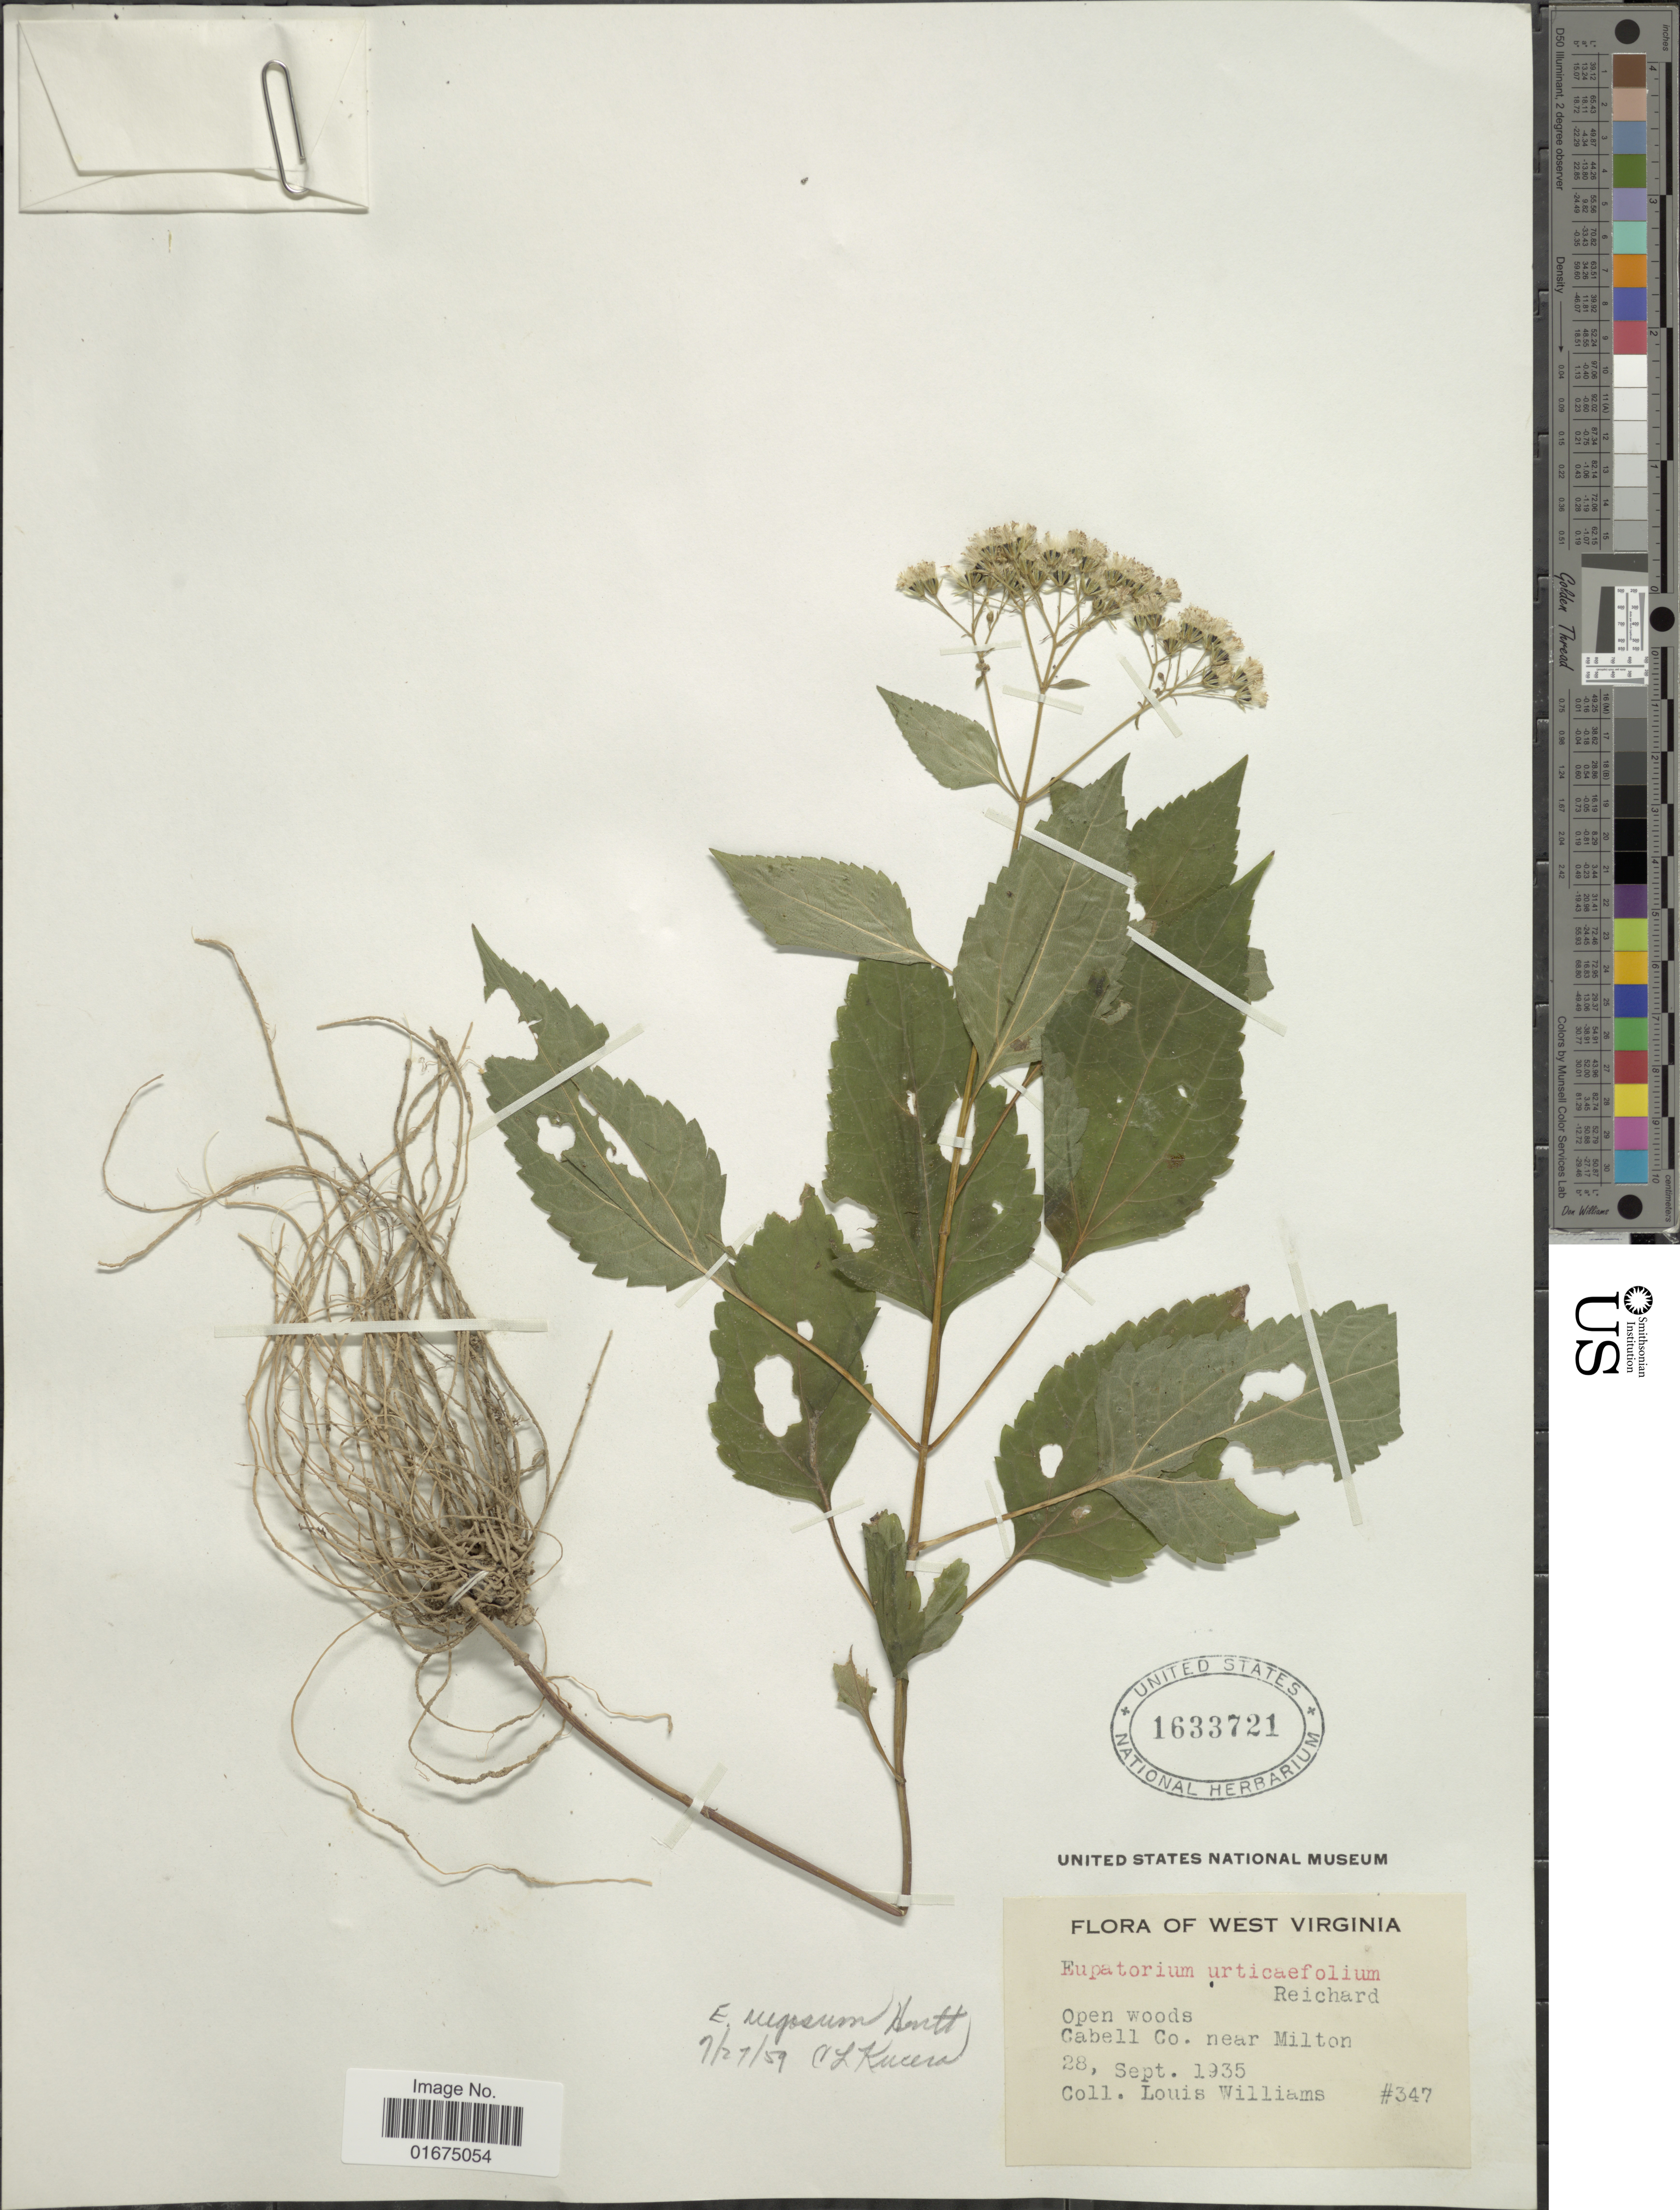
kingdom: Plantae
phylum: Tracheophyta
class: Magnoliopsida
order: Asterales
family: Asteraceae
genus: Ageratina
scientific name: Ageratina altissima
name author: (L.) R.M. King & H. Rob.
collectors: L. Williams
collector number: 347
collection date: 1935-08-28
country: United States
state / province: West Virginia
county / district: Cabell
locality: Open woods, Cabell Co. near Milton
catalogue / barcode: US 1633721